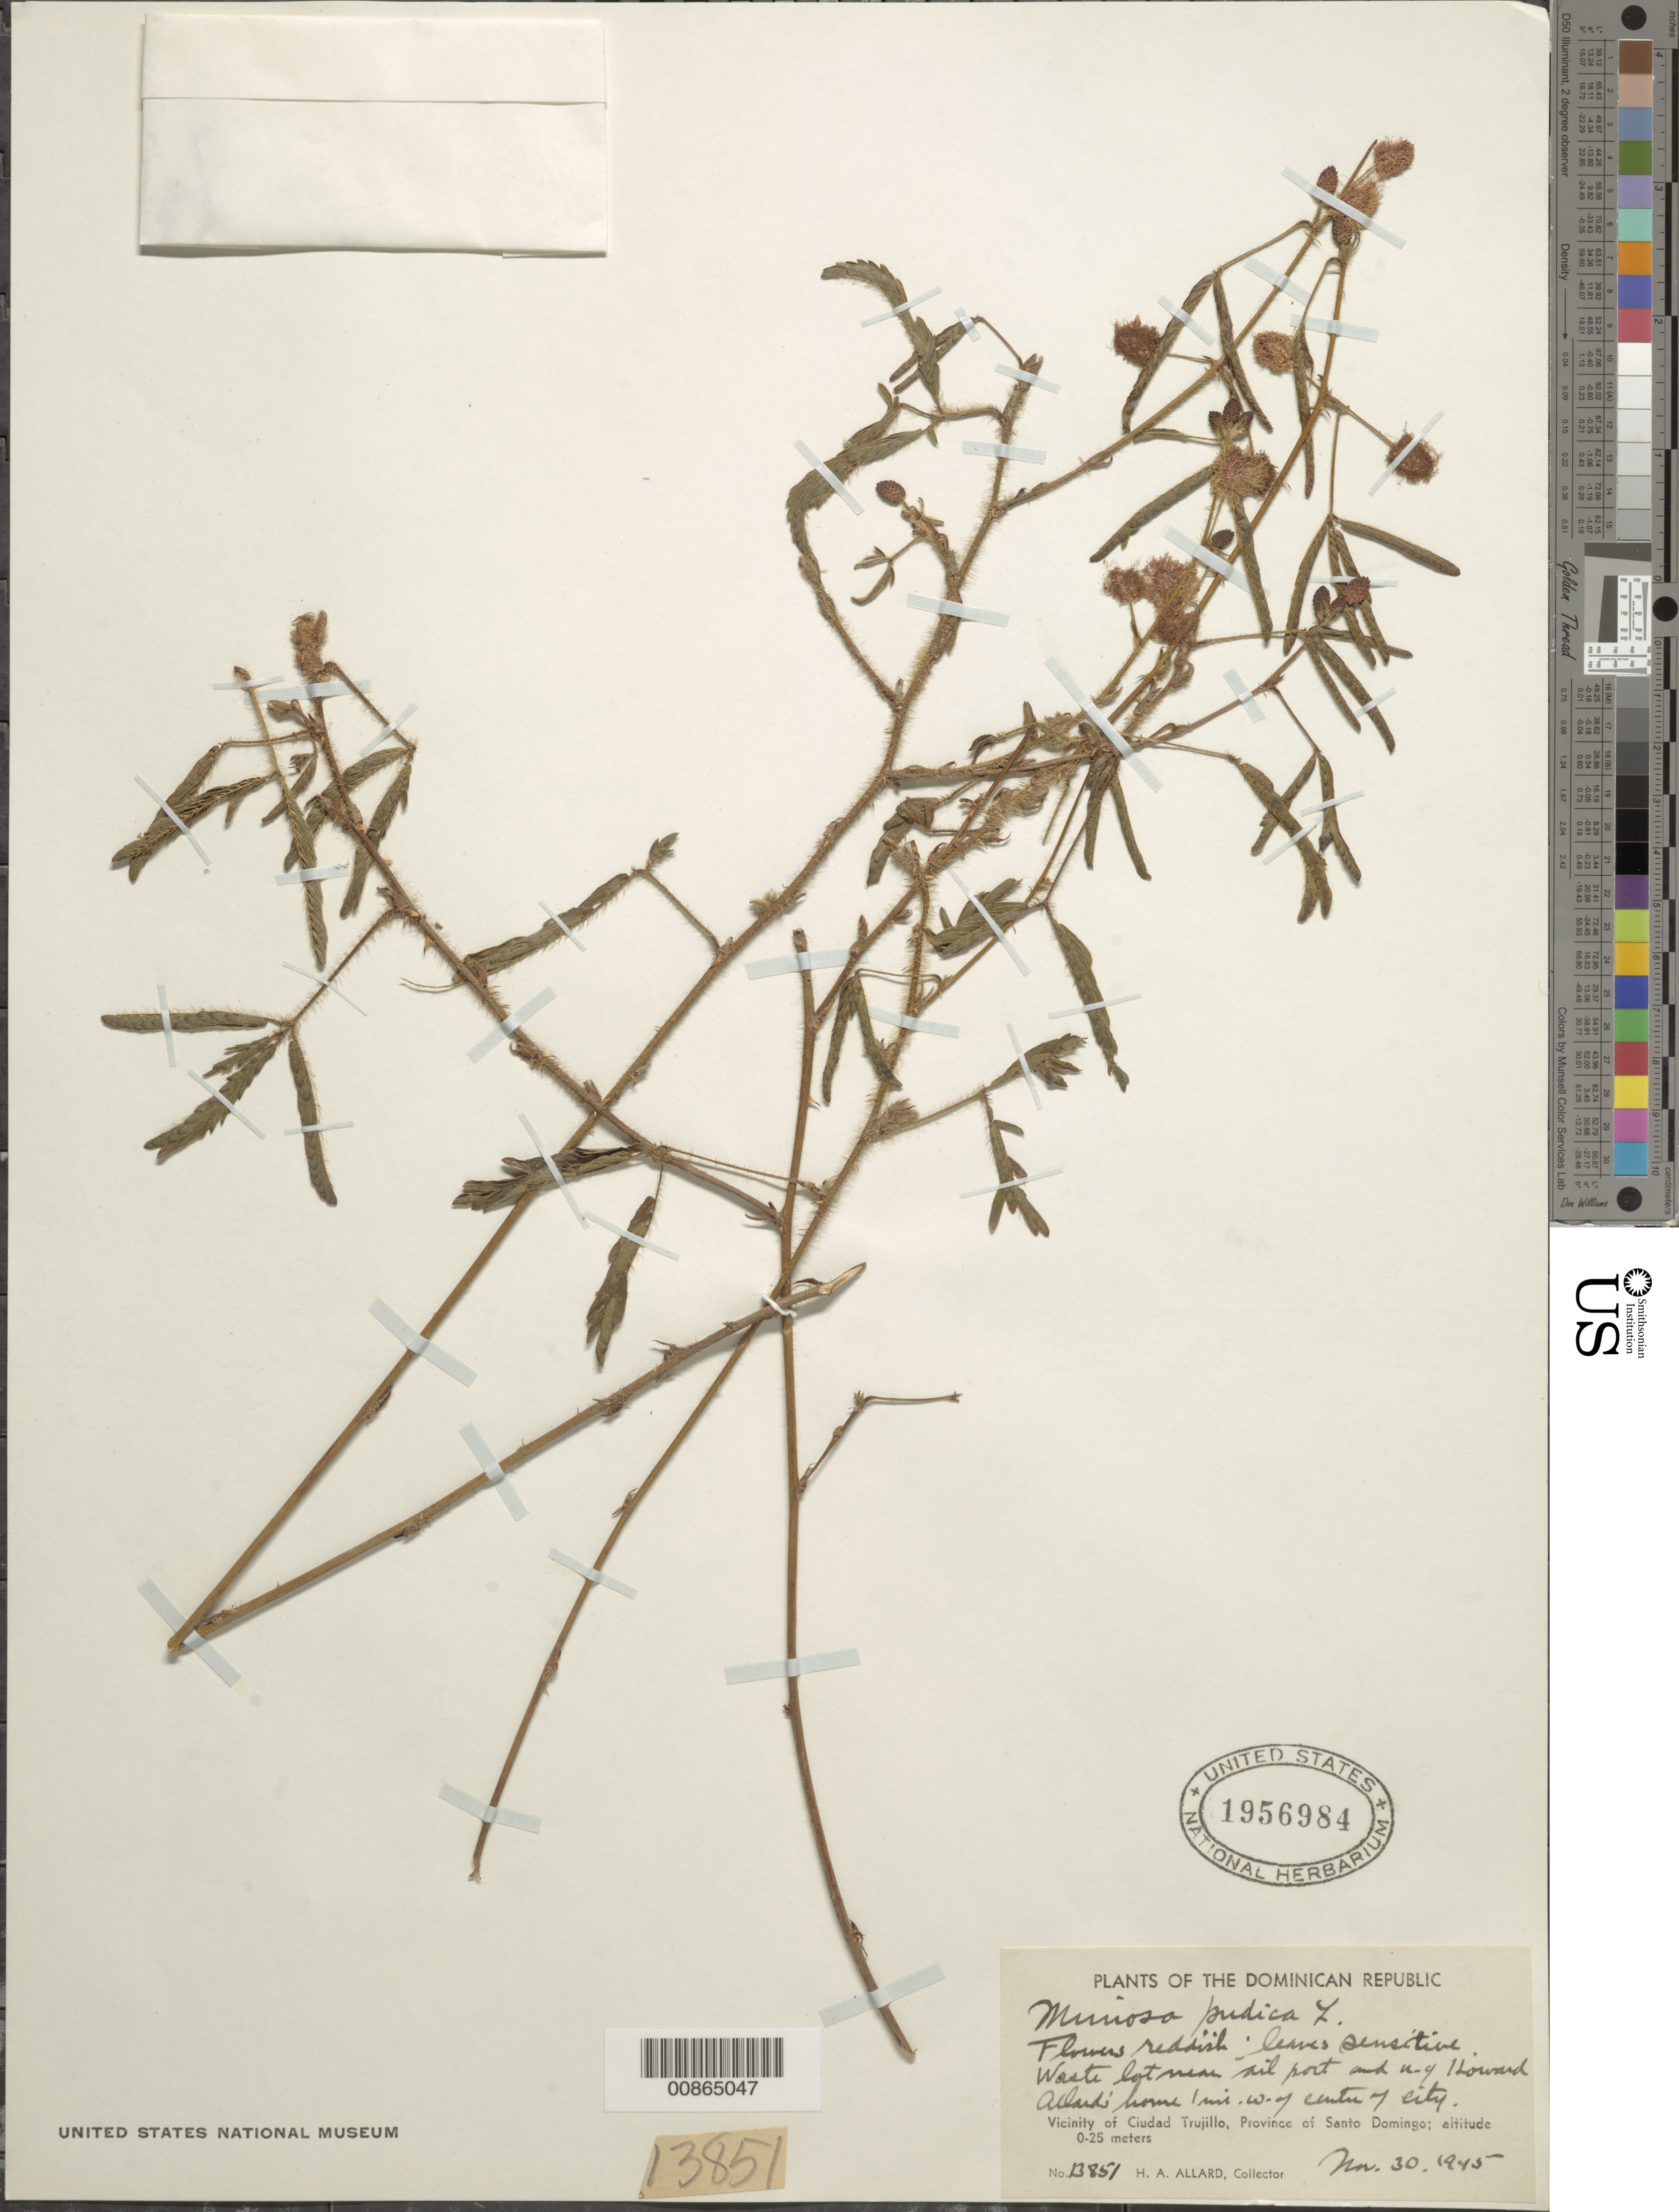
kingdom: Plantae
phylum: Tracheophyta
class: Magnoliopsida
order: Fabales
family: Fabaceae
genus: Mimosa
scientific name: Mimosa pudica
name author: L.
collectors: H. A. Allard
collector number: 13851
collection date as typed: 30 Nov 1945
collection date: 1945-11-30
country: Dominican Republic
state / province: Distrito Nacional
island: Hispaniola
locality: Vicinity of Ciudad Trujillo, Province of Santo Domingo (obsolete). Waste lot near "oil port" and N of Howard Allard's home, 1 mi. W of center of city.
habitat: Waste lot.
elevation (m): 0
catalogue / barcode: US 1956984